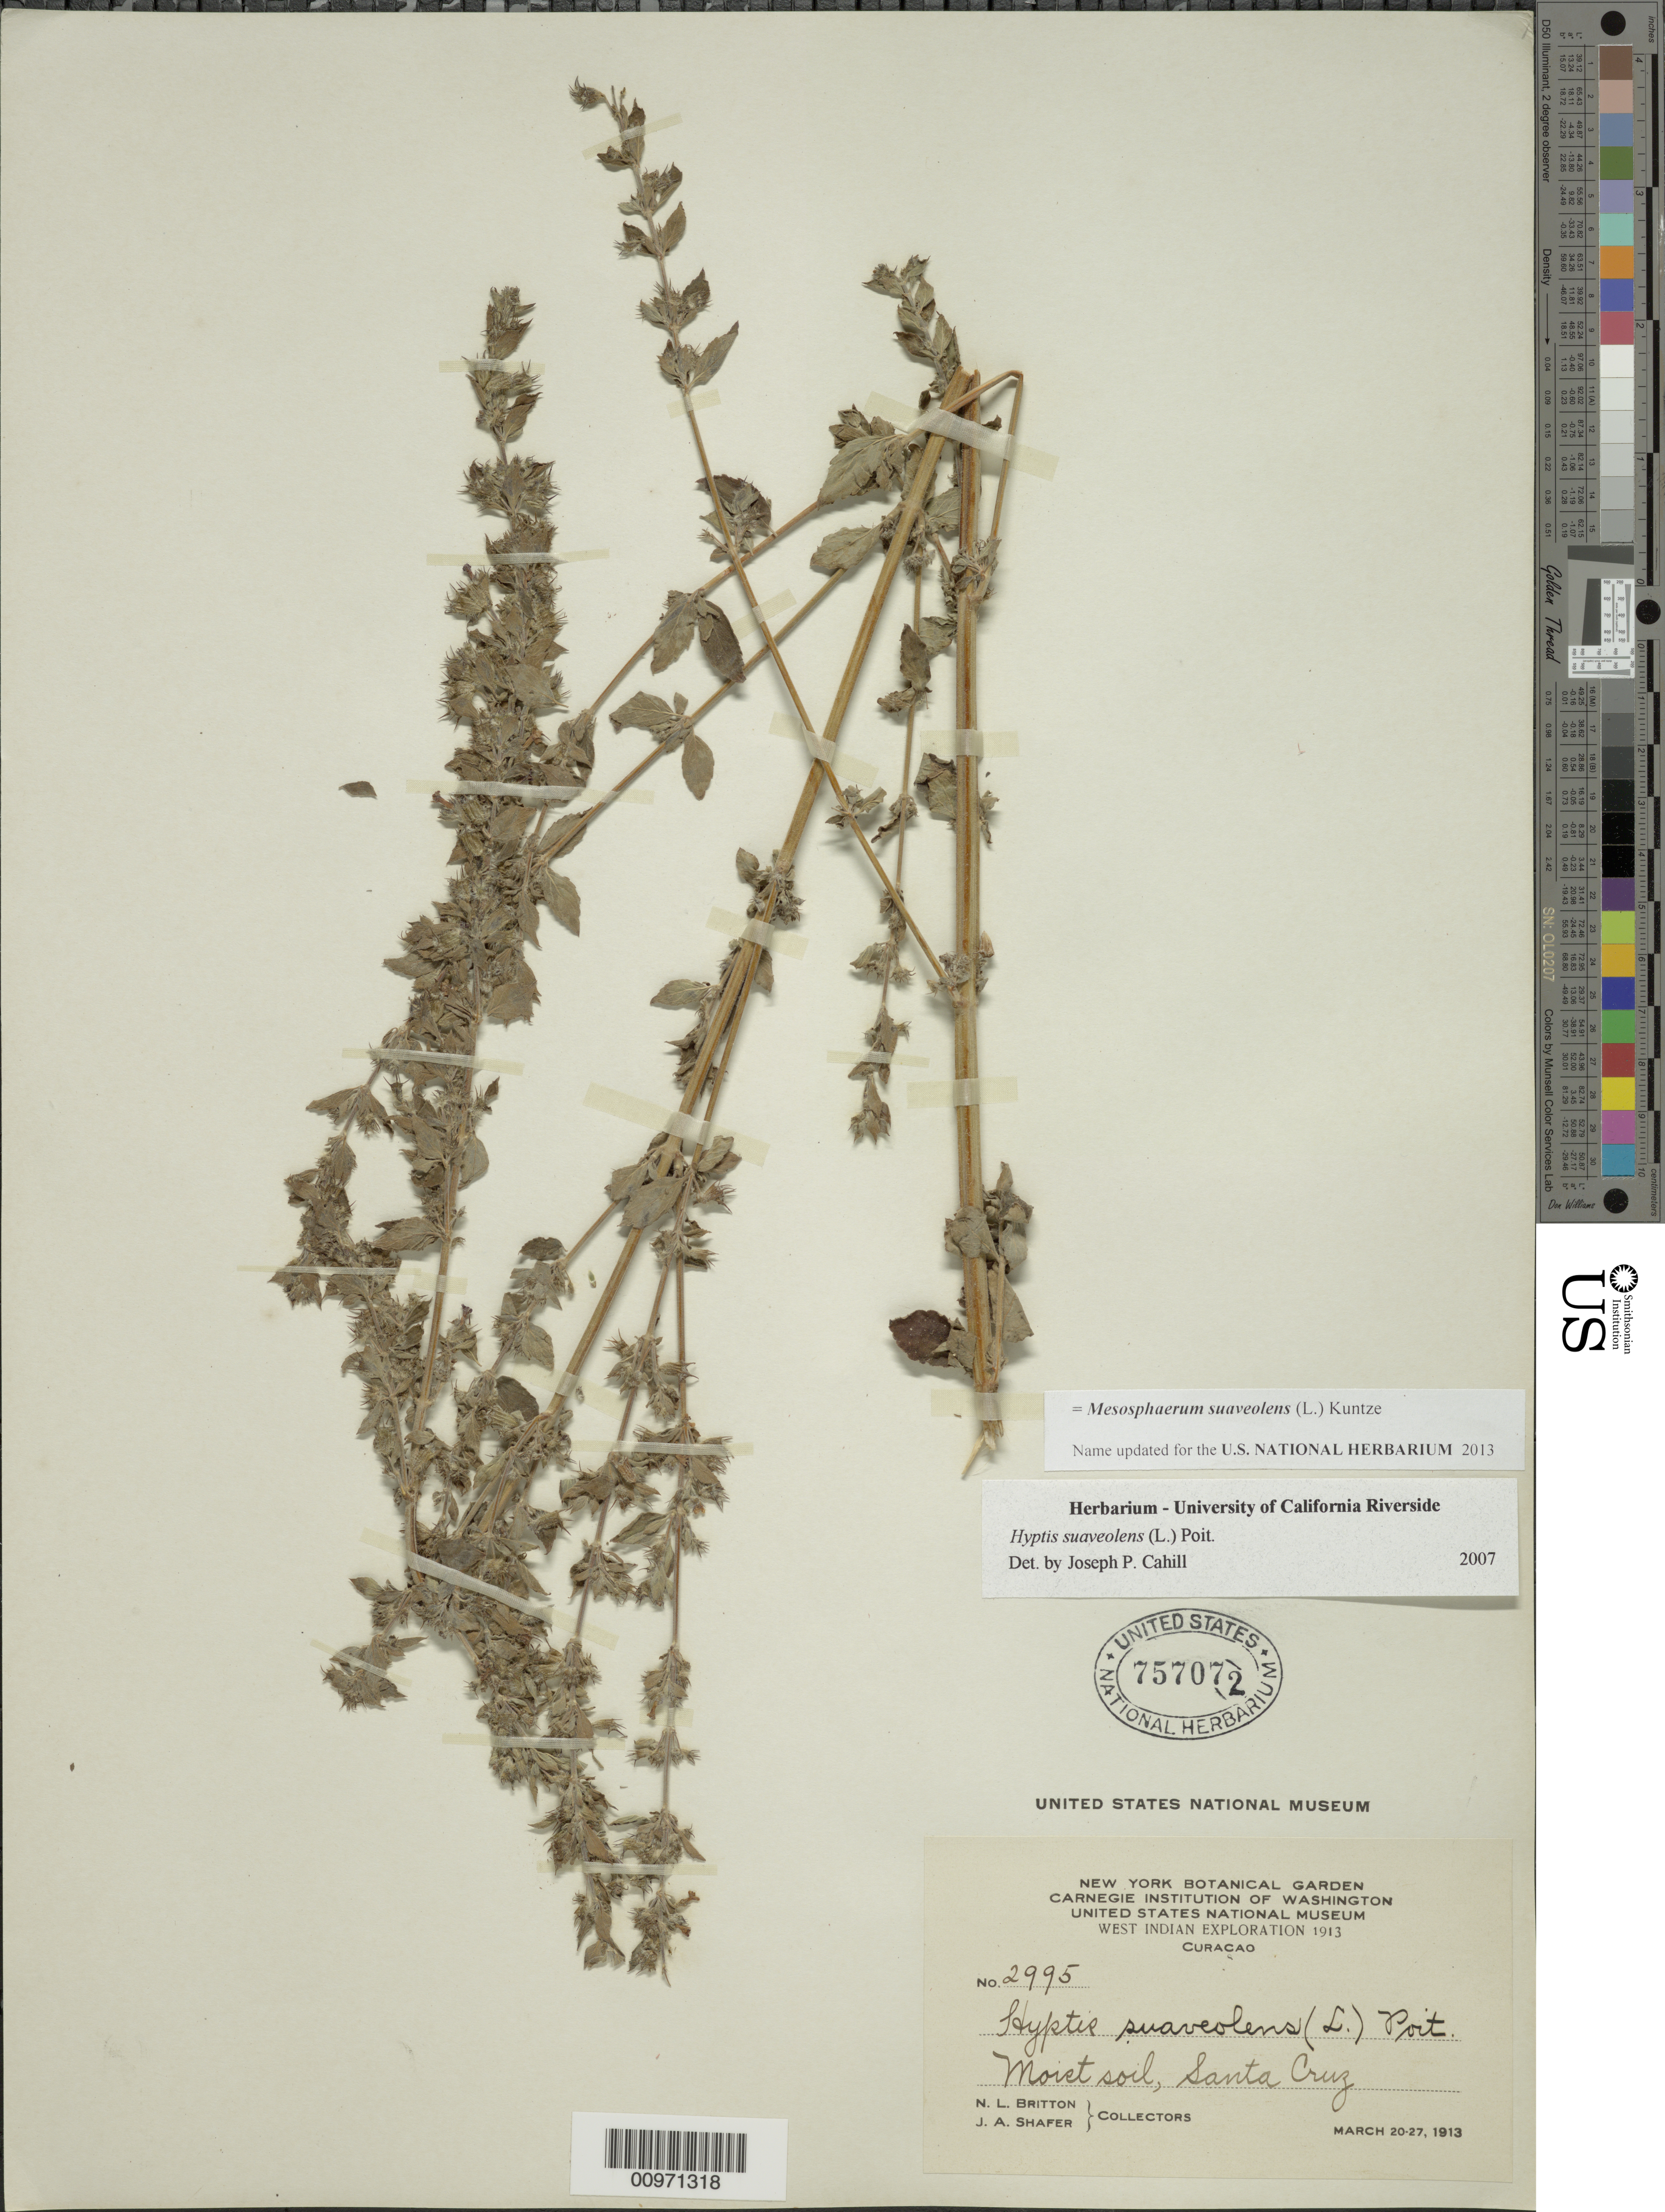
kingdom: Plantae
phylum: Tracheophyta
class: Magnoliopsida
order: Lamiales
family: Lamiaceae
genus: Hyptis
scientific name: Hyptis suaveolens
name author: (L.) Poit.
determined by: Cahill, J. P.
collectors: N. Britton & J. A. Shafer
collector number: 2995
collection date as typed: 20 Mar 1913 to 27 Mar 1913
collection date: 1913-03-20/1913-03-27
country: Curaçao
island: Curaçao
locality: Santa Cruz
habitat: Moist soil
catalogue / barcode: US 757072